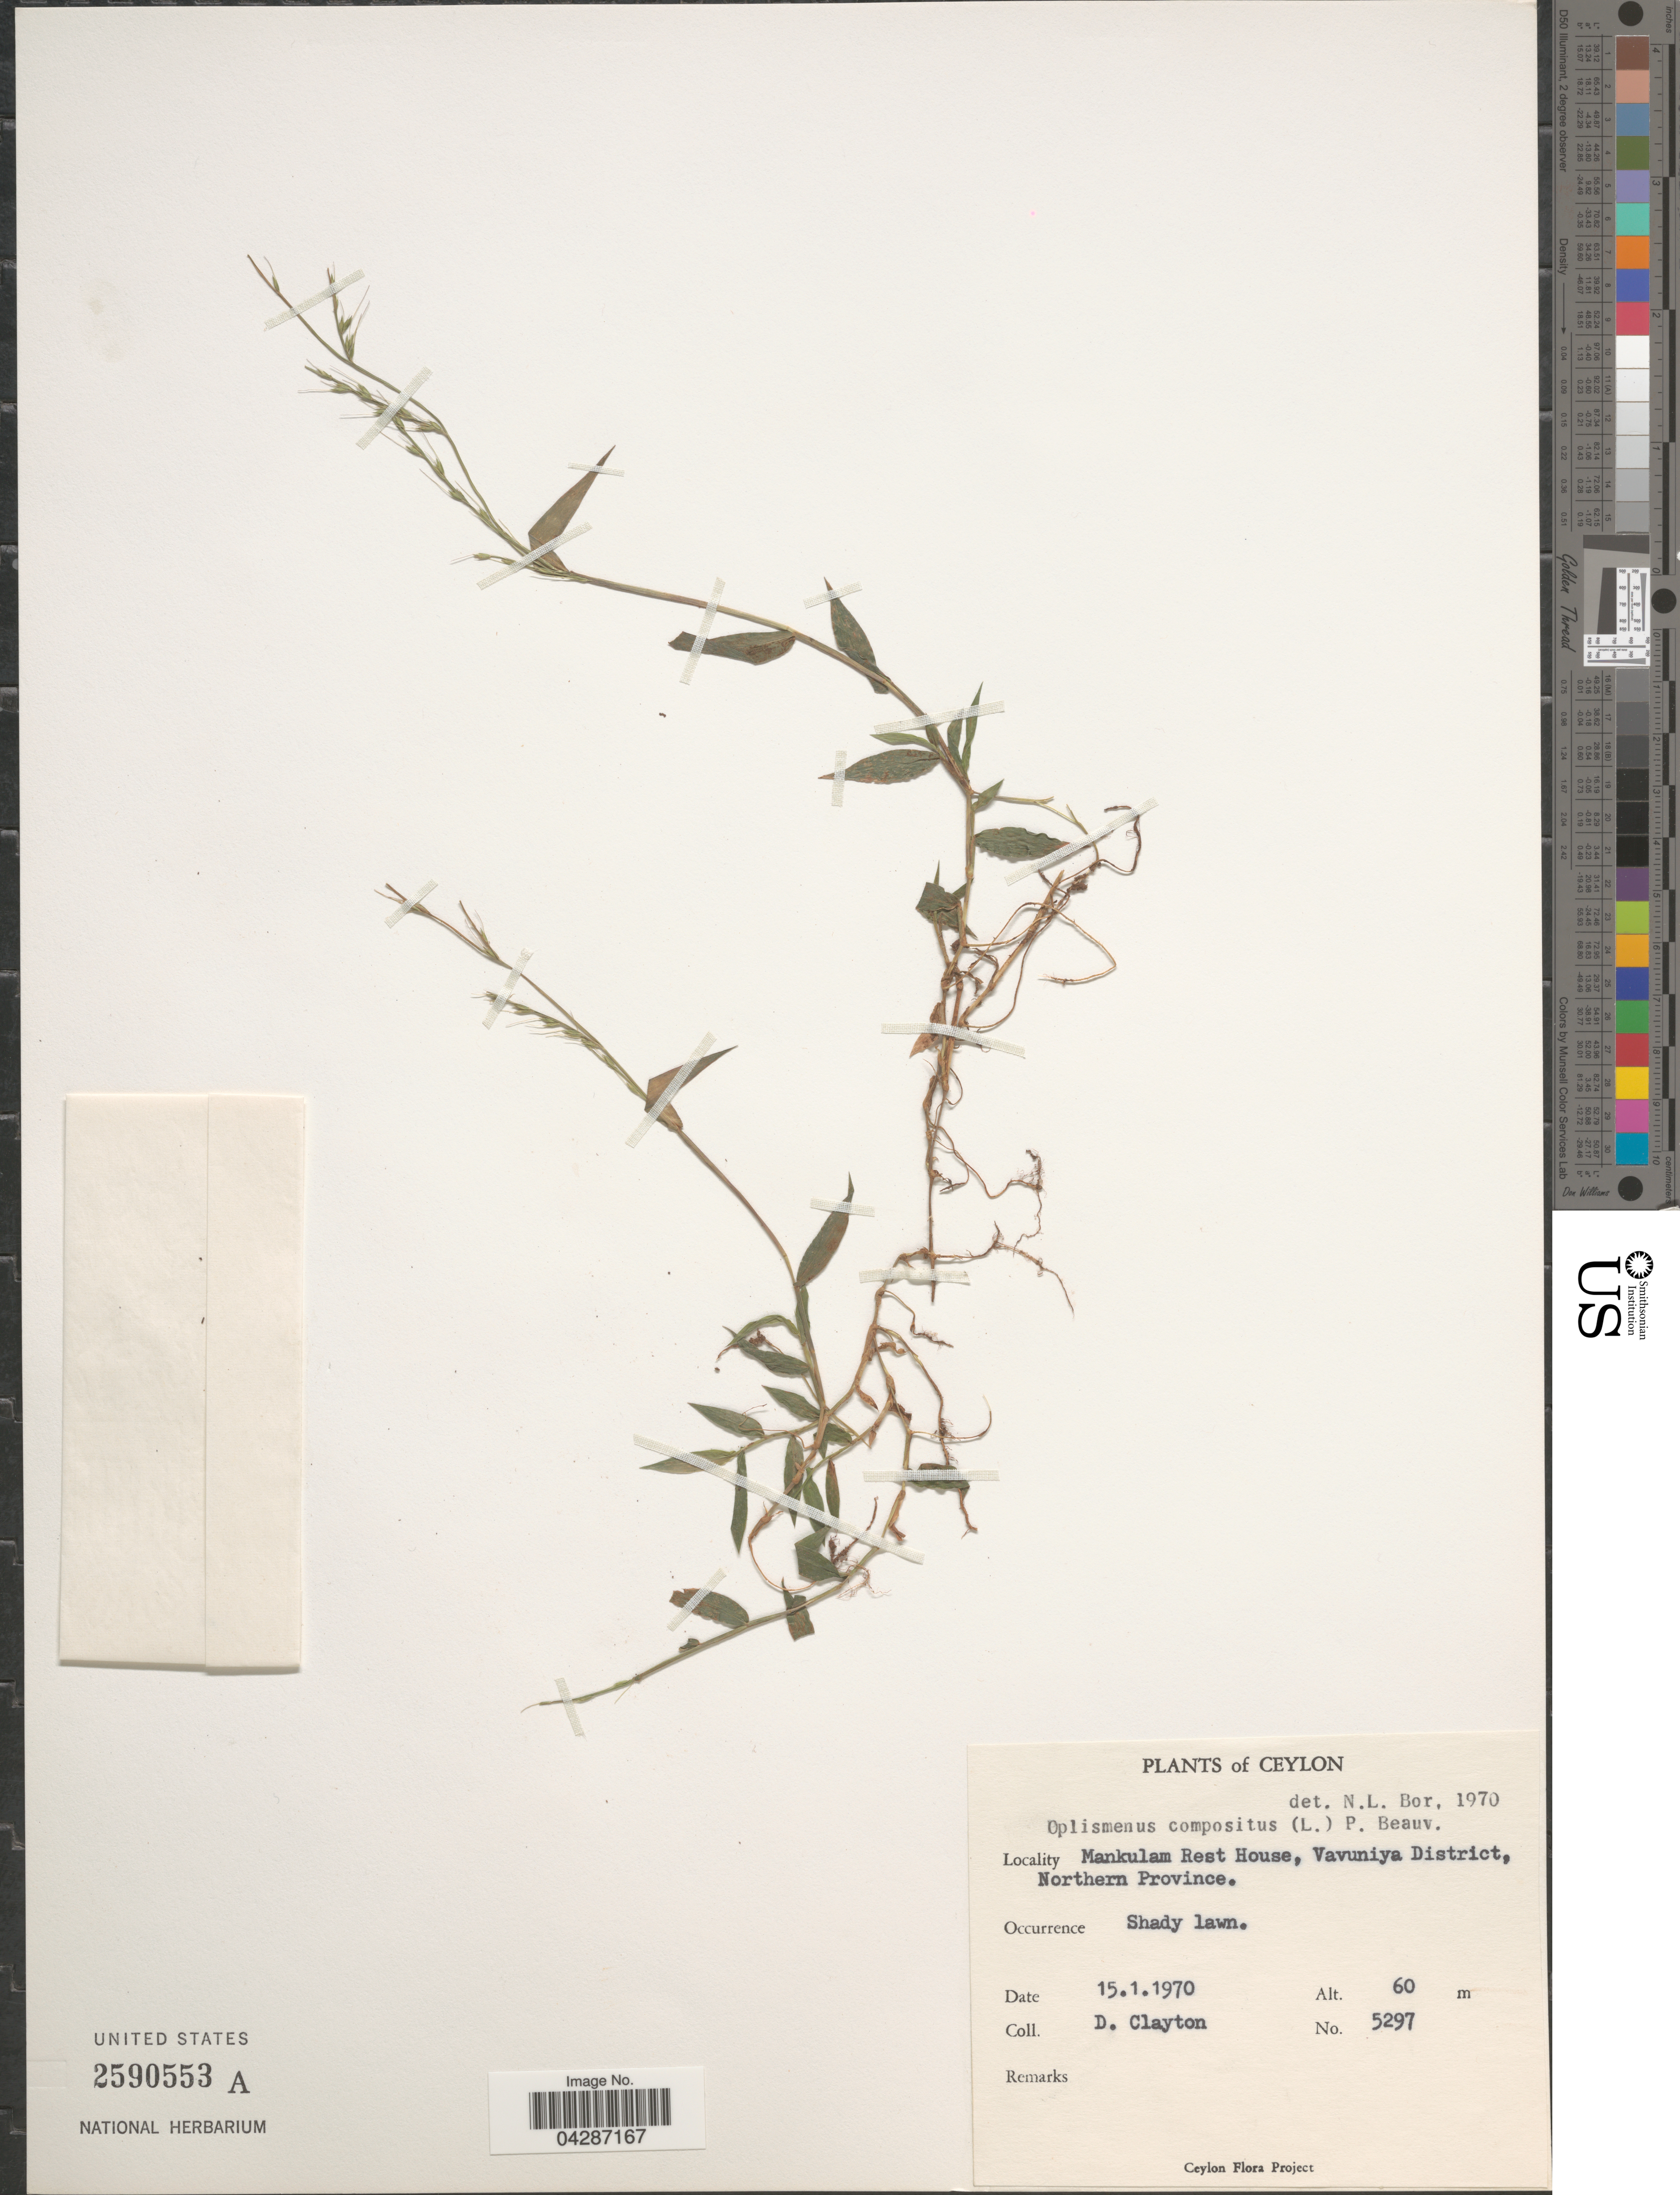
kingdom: Plantae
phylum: Tracheophyta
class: Liliopsida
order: Poales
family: Poaceae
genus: Oplismenus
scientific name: Oplismenus compositus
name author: (L.) P. Beauv.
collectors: D. Clayton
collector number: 5297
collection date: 1970-01-15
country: Sri Lanka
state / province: Northern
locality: Ceylon. Mankulum Rest House, Vavuniya District.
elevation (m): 60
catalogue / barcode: US 2590553A